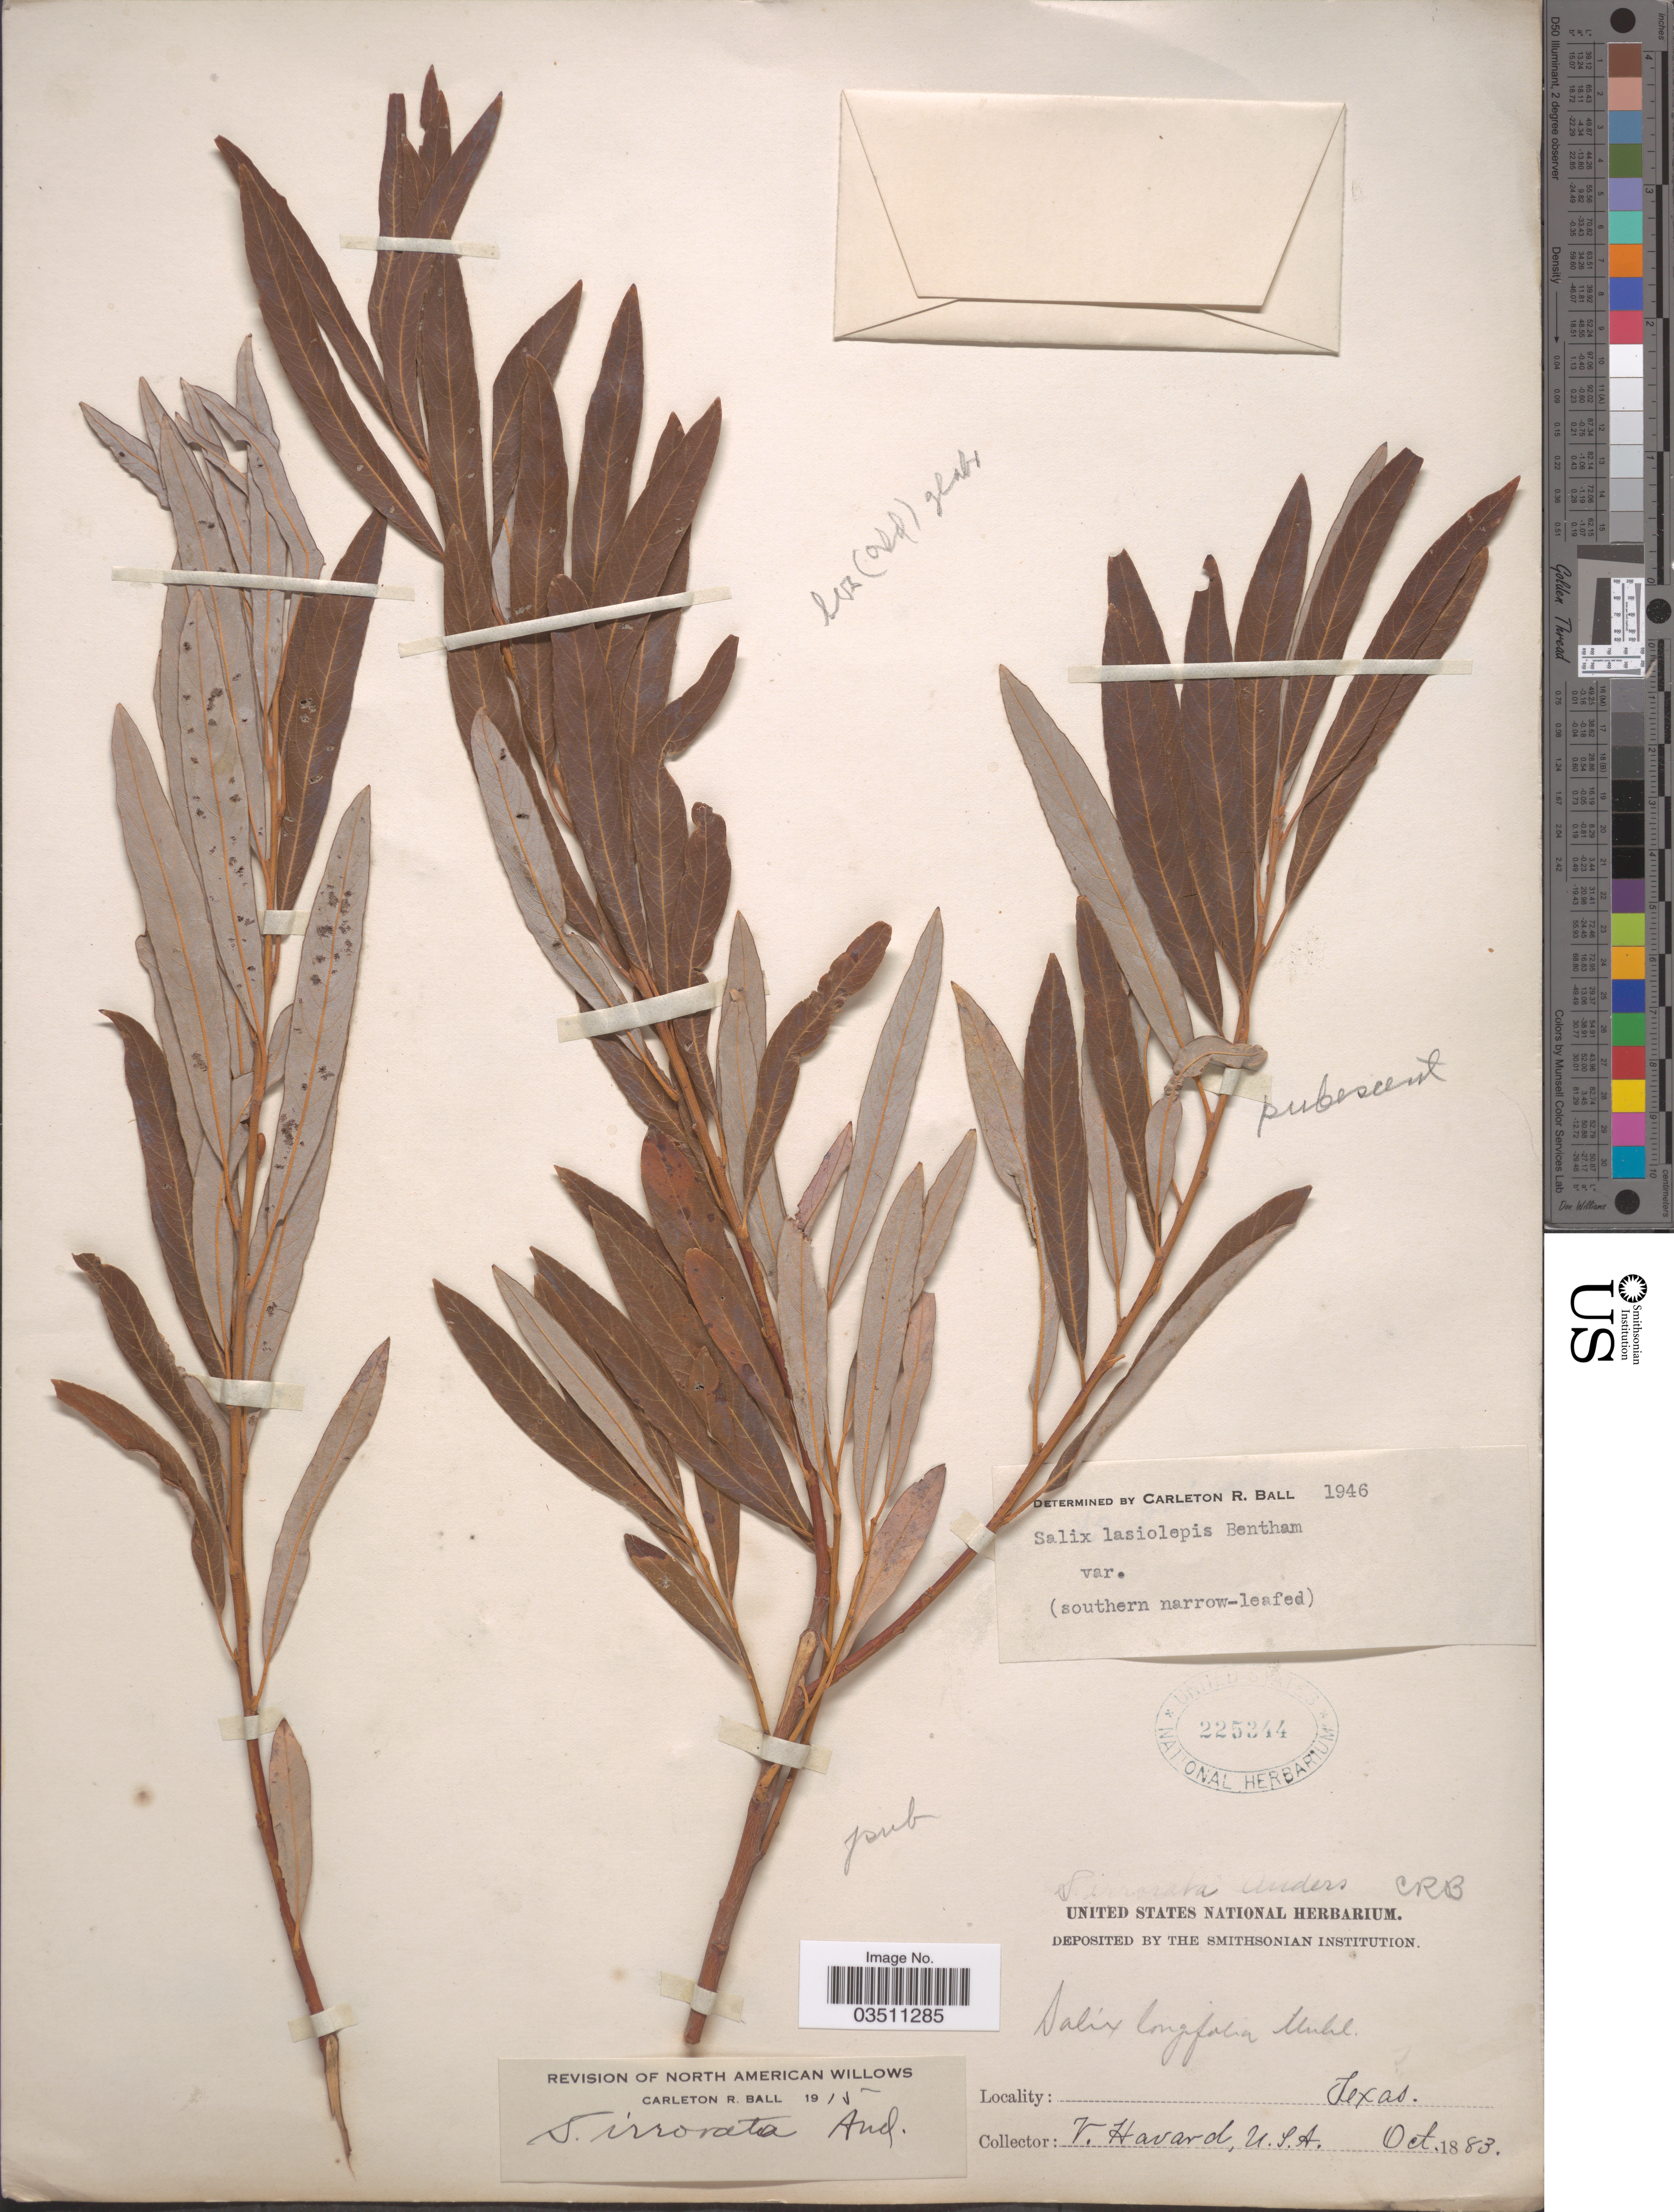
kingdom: Plantae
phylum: Tracheophyta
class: Magnoliopsida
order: Malpighiales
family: Salicaceae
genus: Salix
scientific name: Salix lasiolepis var. bracelinae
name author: C.R. Ball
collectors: V. Havard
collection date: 1883-10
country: United States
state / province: Texas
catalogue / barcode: US 225344